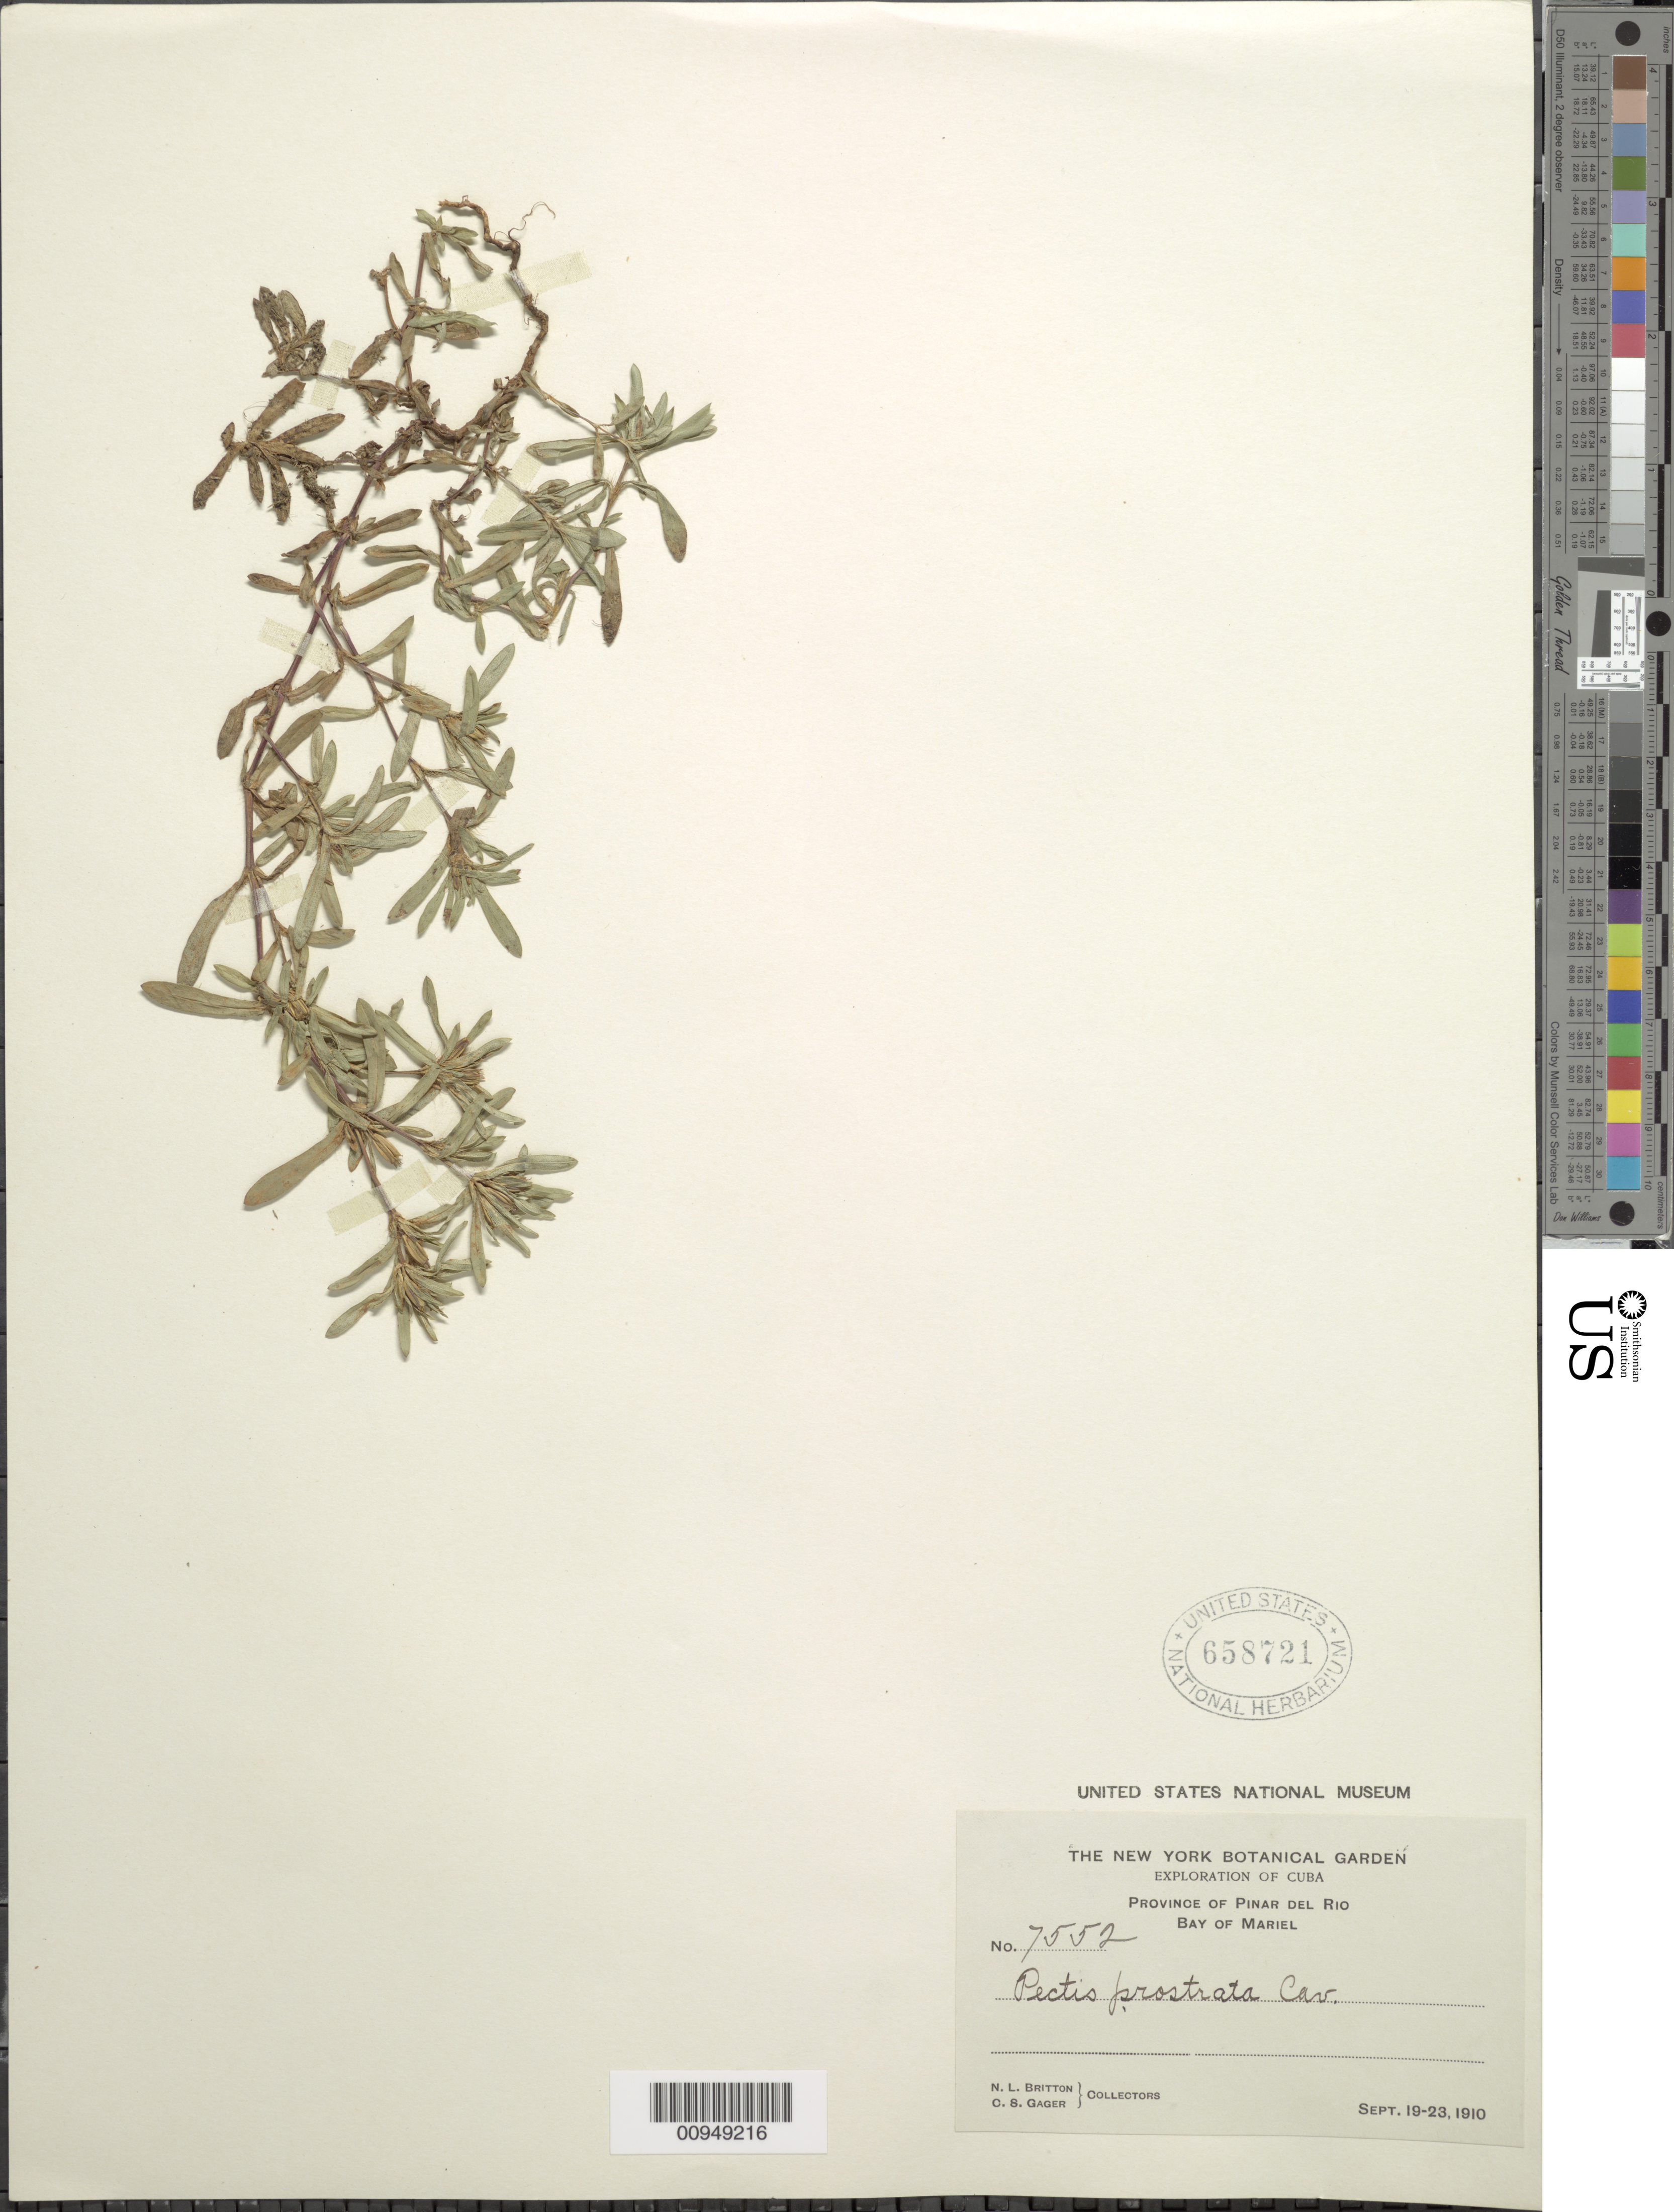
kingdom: Plantae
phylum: Tracheophyta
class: Magnoliopsida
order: Asterales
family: Asteraceae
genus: Pectis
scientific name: Pectis prostrata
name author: Cav.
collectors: N. Britton & C. Gager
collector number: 7552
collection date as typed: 19 Sep 1910 to 23 Sep 1910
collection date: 1910-09-19/1910-09-23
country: Cuba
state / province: Pinar del Rio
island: Cuba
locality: Bay of Mariel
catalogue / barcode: US 658721